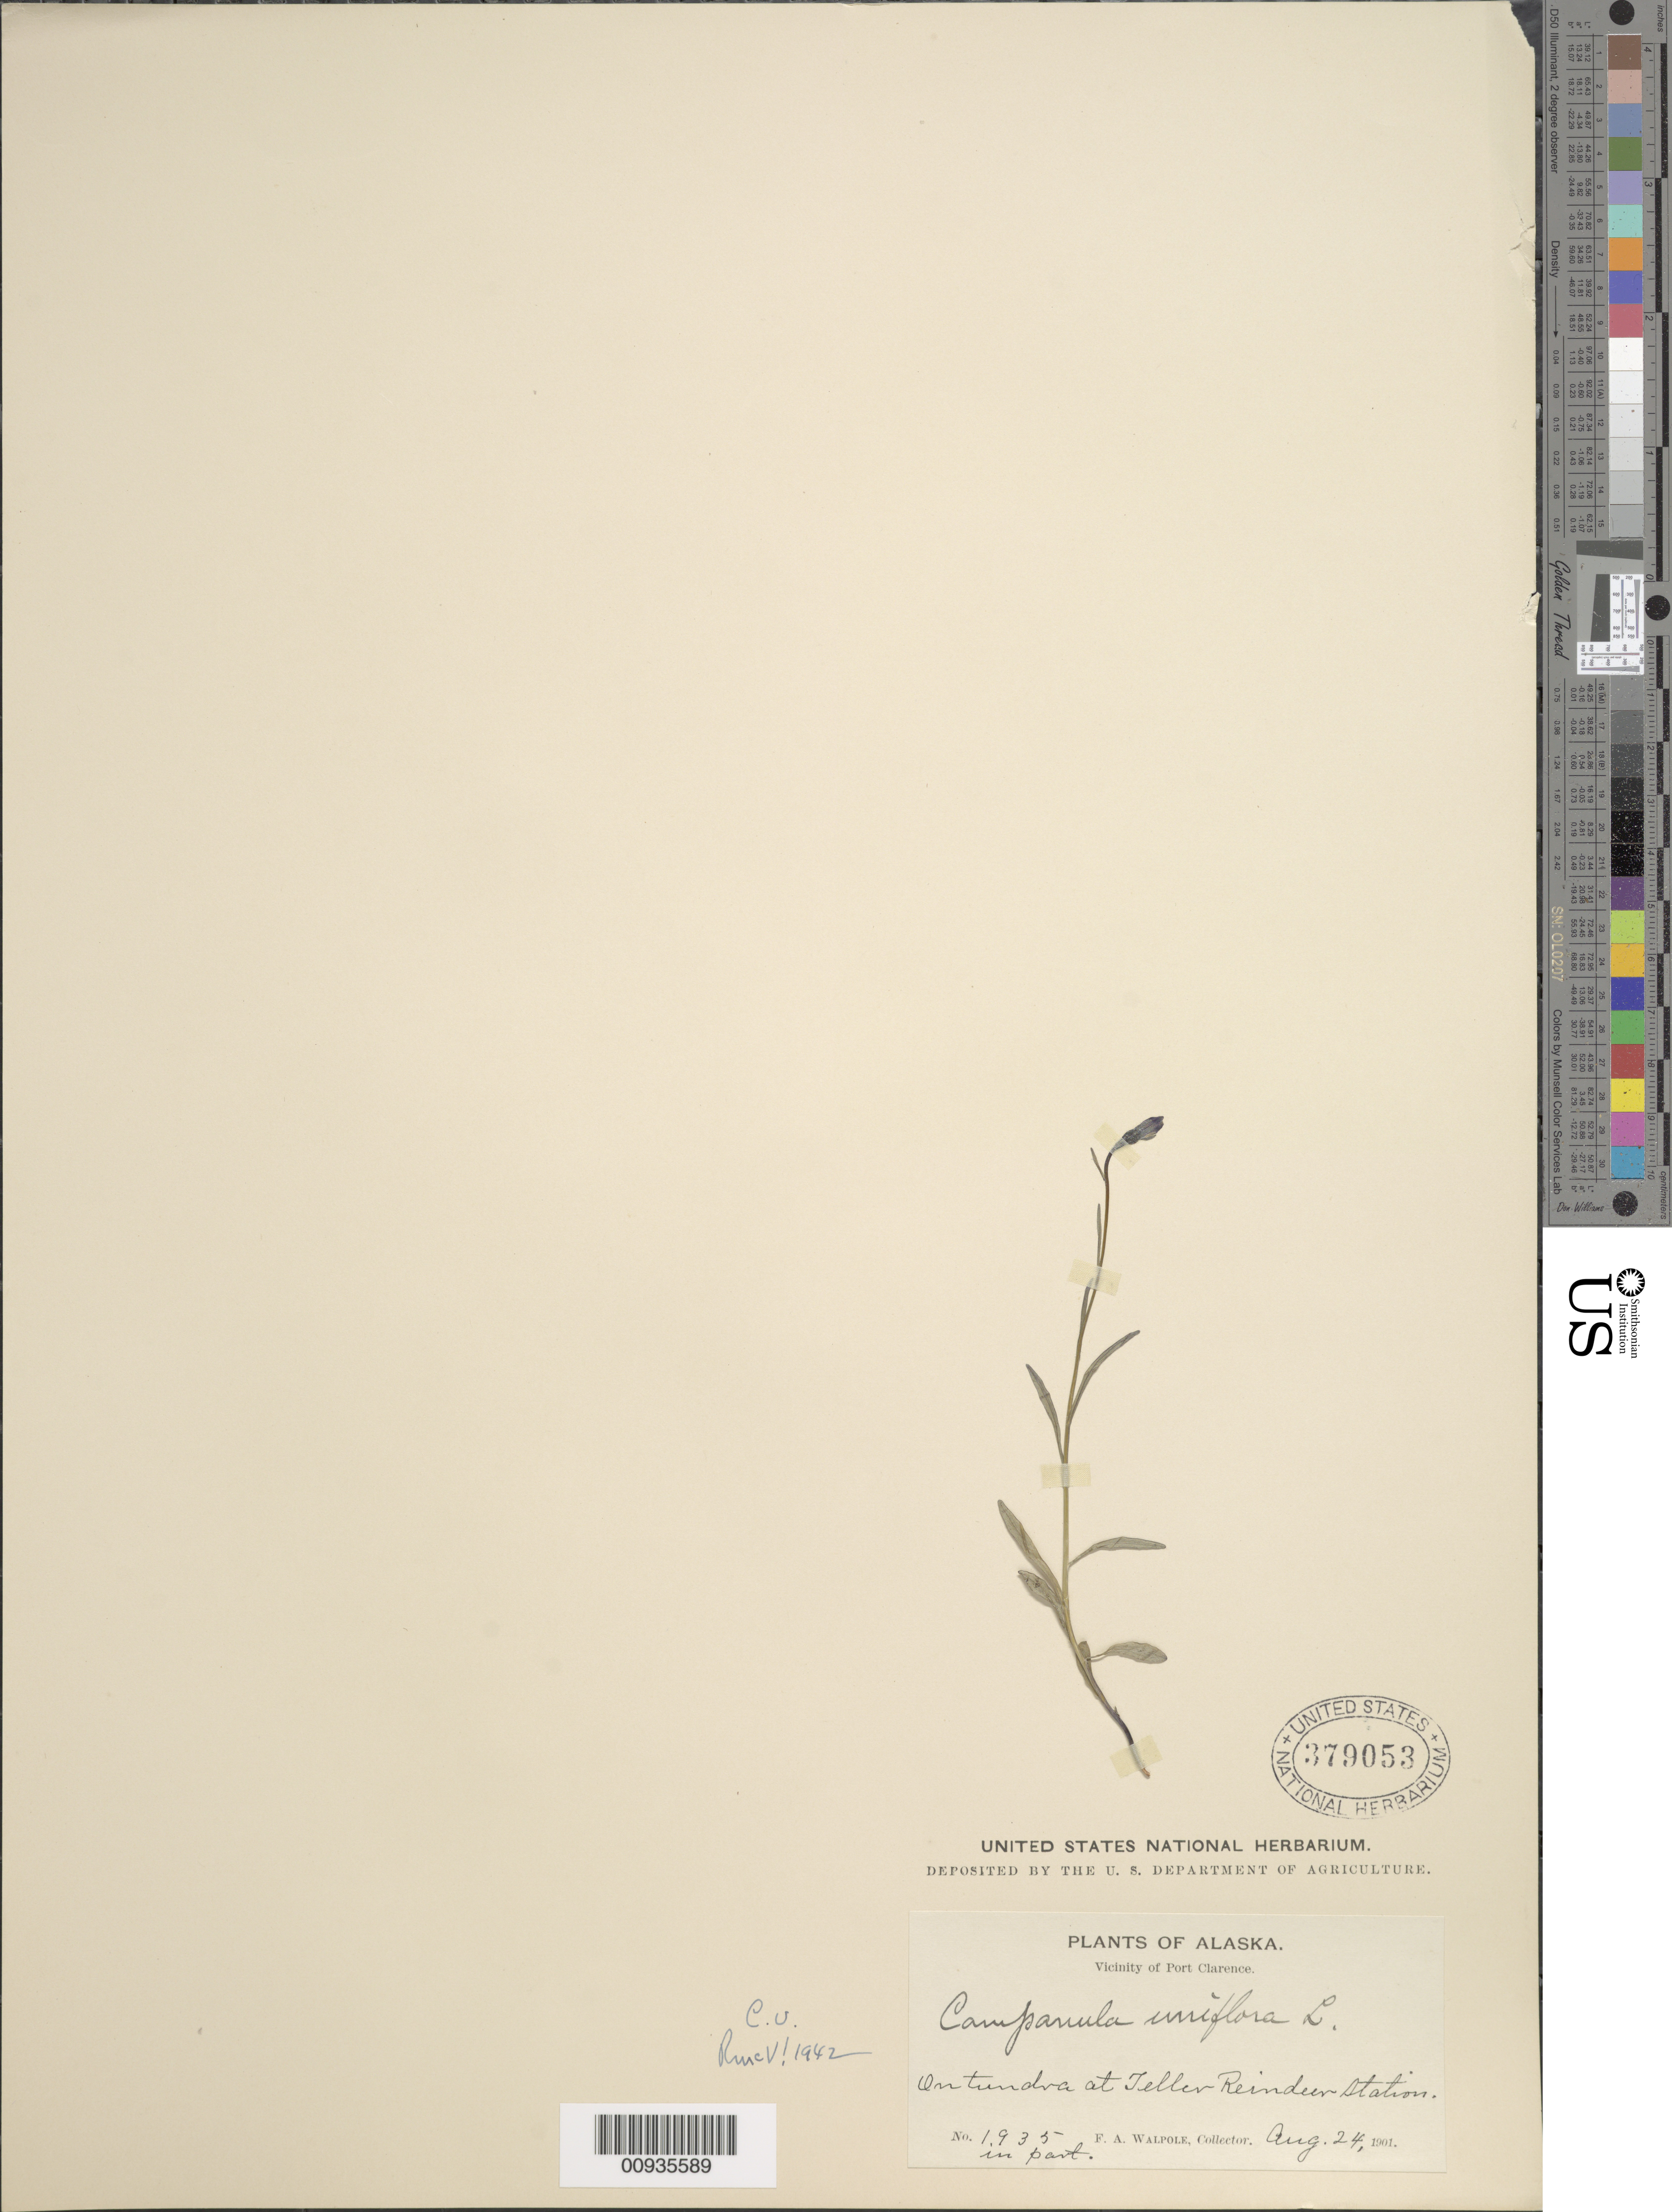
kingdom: Plantae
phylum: Tracheophyta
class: Magnoliopsida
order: Asterales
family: Campanulaceae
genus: Campanula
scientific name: Campanula uniflora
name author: L.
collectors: F. Walpole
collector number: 1935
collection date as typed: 24 Aug 1901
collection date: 1901-08-24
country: United States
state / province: Alaska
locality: Vicinity of Port Clarence, at Tundra Reindeer Station.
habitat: on tundra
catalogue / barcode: US 379053